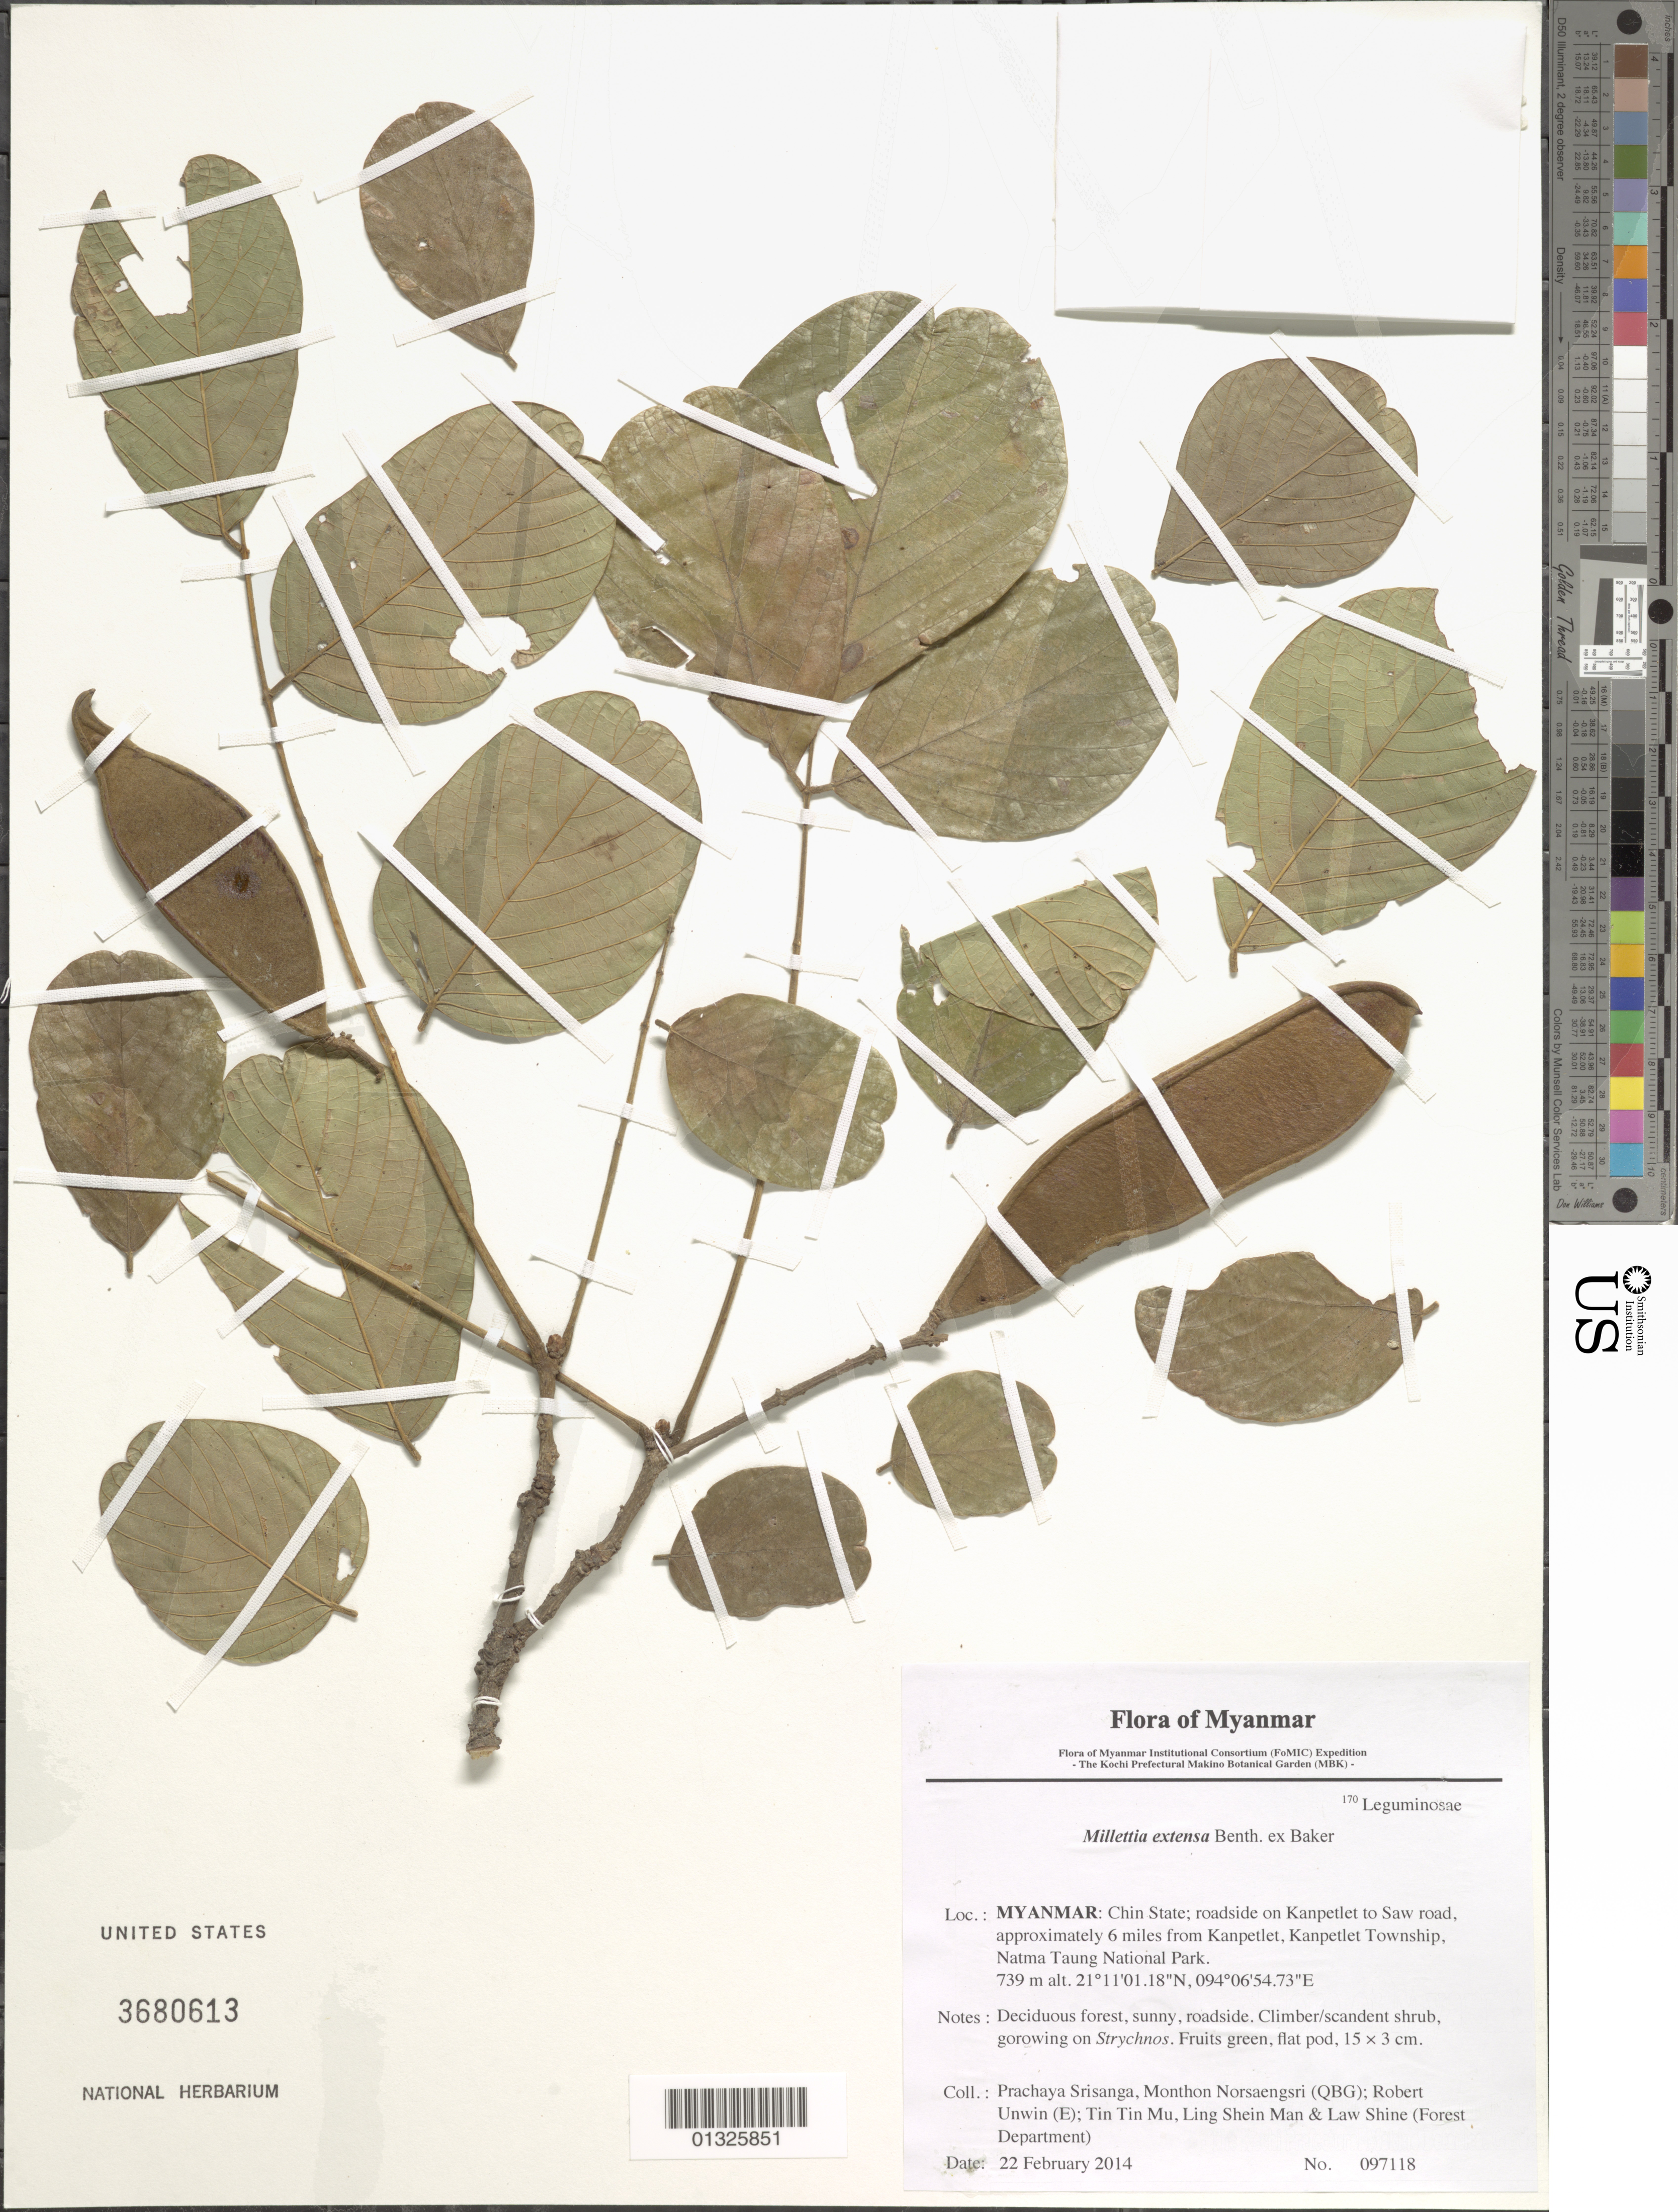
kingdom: Plantae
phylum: Tracheophyta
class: Magnoliopsida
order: Fabales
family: Fabaceae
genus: Millettia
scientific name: Millettia extensa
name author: Benth. ex Baker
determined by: Fujikawa, Kazumi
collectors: P. Srisanga, M. Norsaengsri, R. Unwin, Tin Tin Mu, Ling Shein Man & L. Shine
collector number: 97118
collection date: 2014-02-22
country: Myanmar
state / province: Chin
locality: Roadside on Kanpetlet to Saw road, approximately 6 miles from Kanpetlet, Kanpetlet Township, Natma Taung National Park.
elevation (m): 739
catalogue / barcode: US 3680613